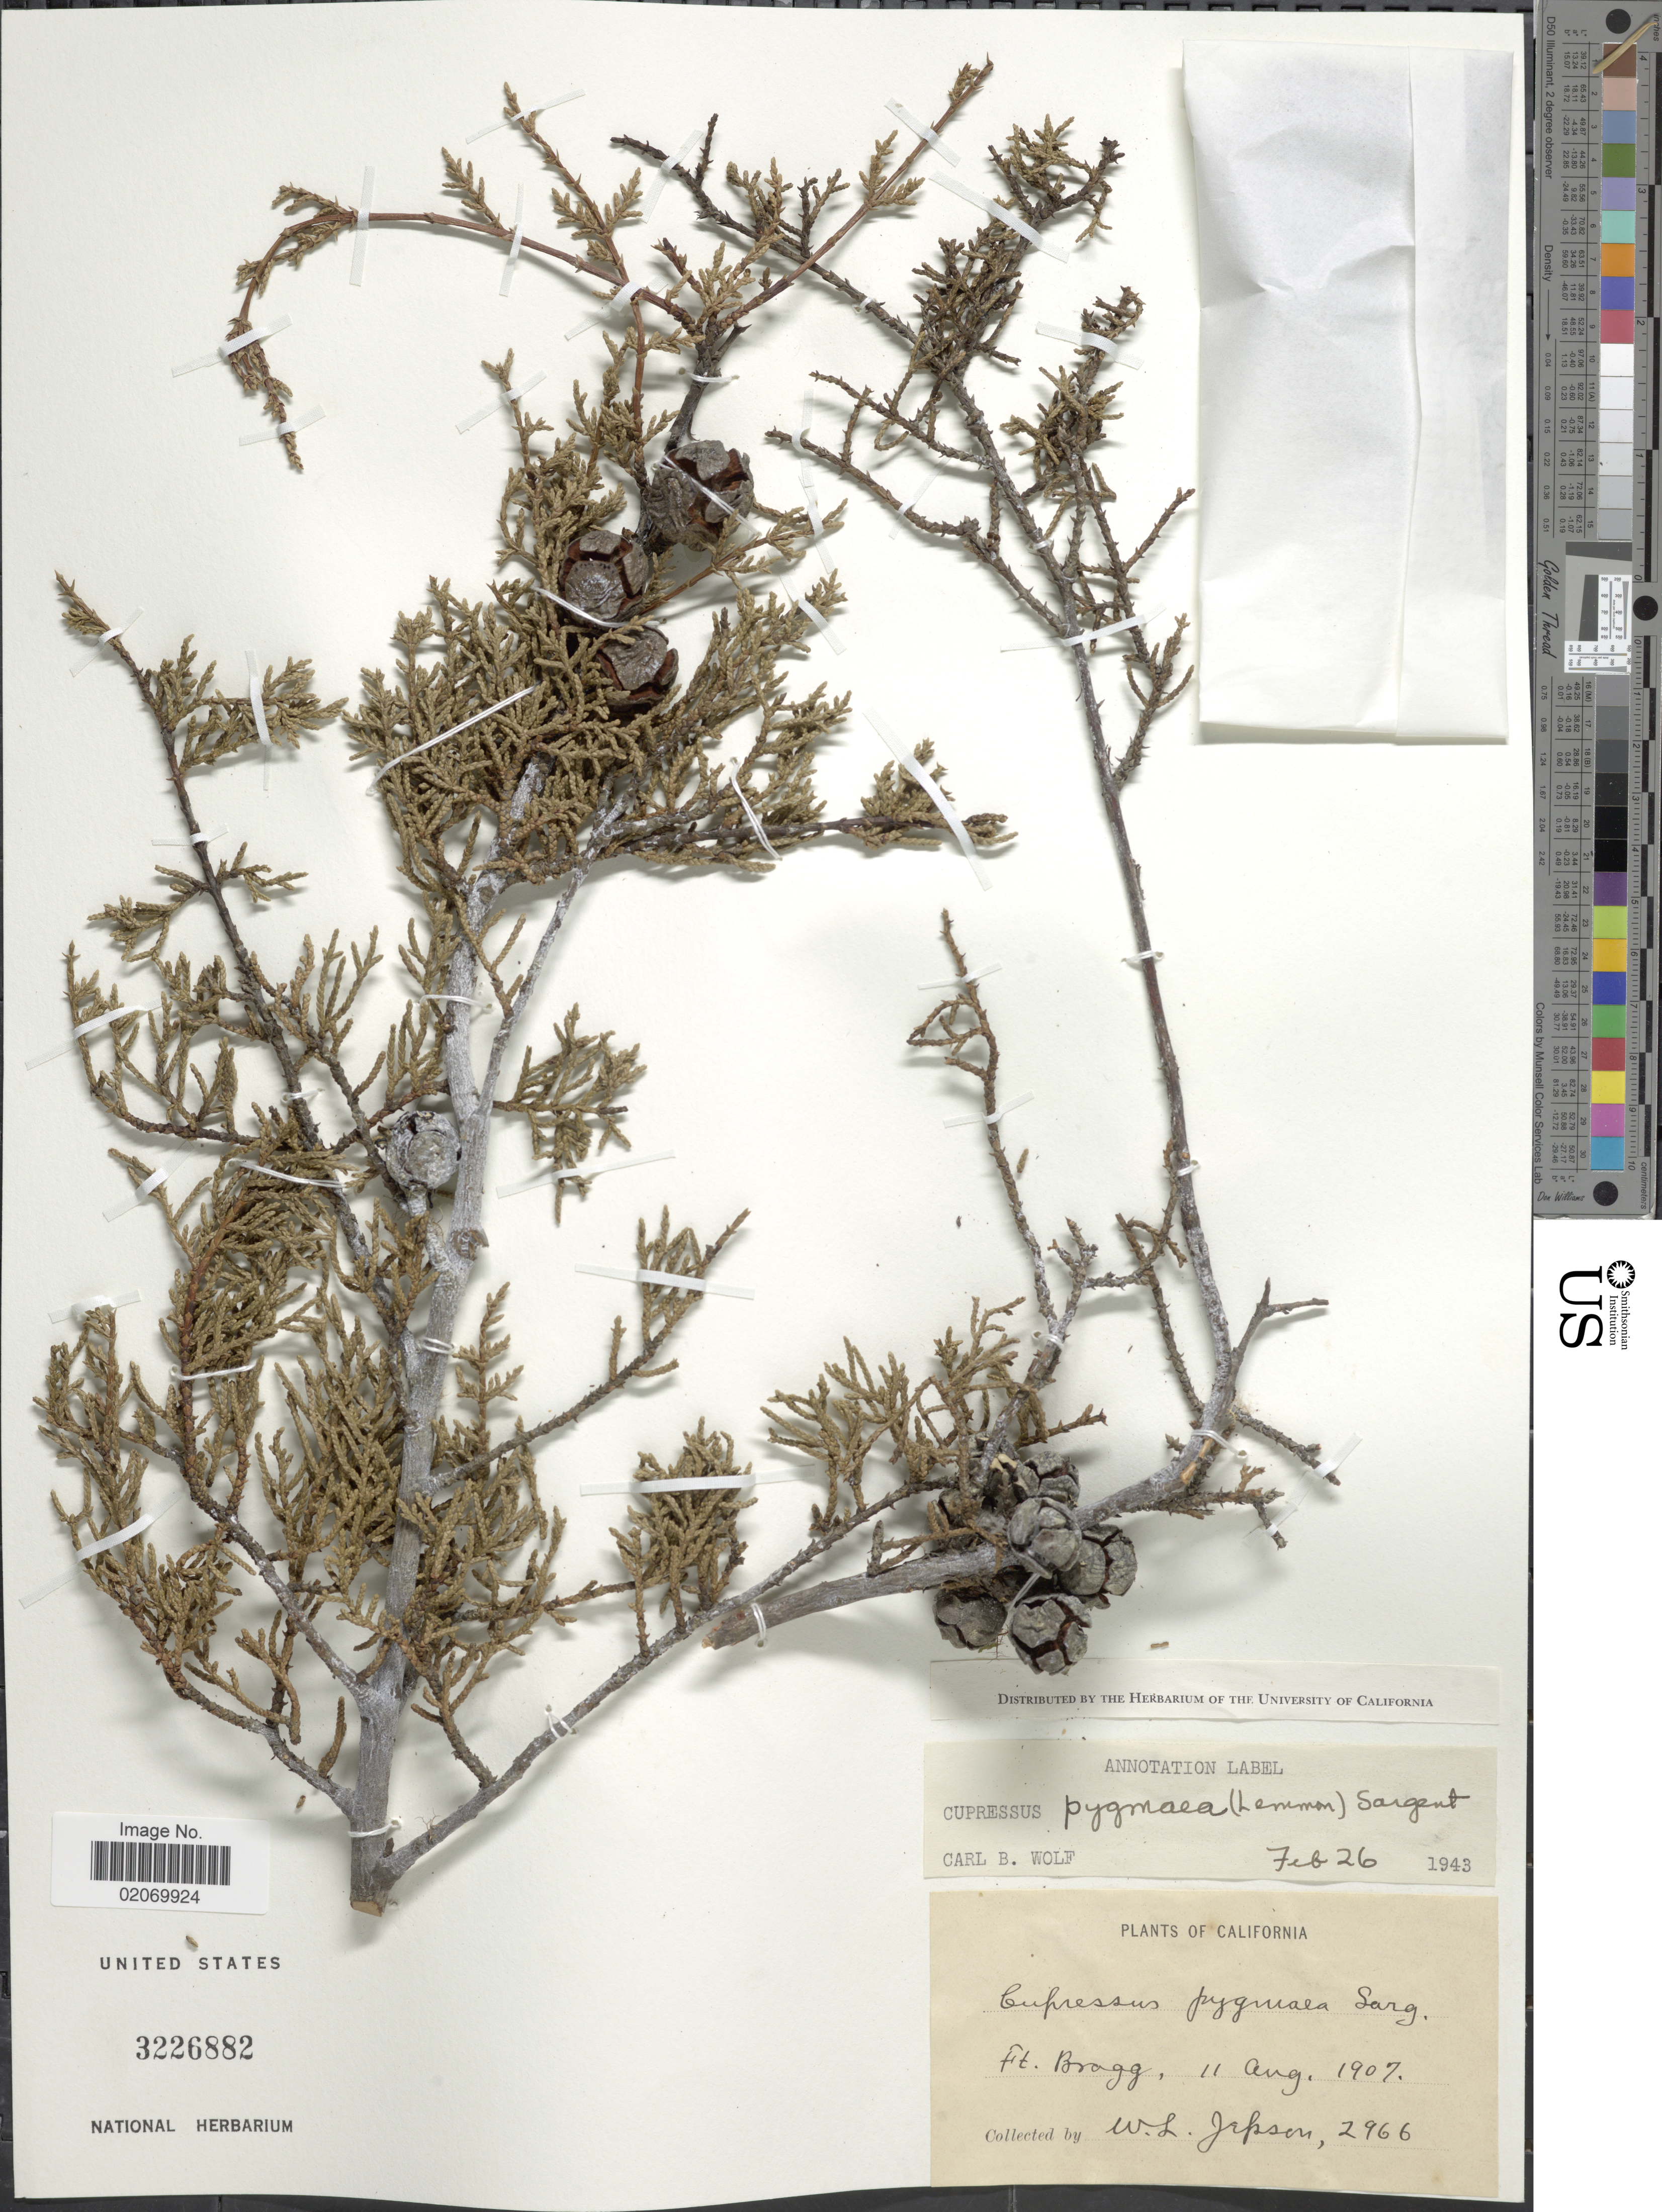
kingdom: Plantae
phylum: Tracheophyta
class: Pinopsida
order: Pinales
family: Cupressaceae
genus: Hesperocyparis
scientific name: Hesperocyparis pygmaea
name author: (Lemmon) Bartel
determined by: (US) Smithsonian Institution - National Museum of Natural History - Department of Botany (UNITED STATES)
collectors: W. L. Jepson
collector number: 2966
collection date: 1907-08-11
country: United States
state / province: California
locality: Ft. Bragg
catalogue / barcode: US 3226882